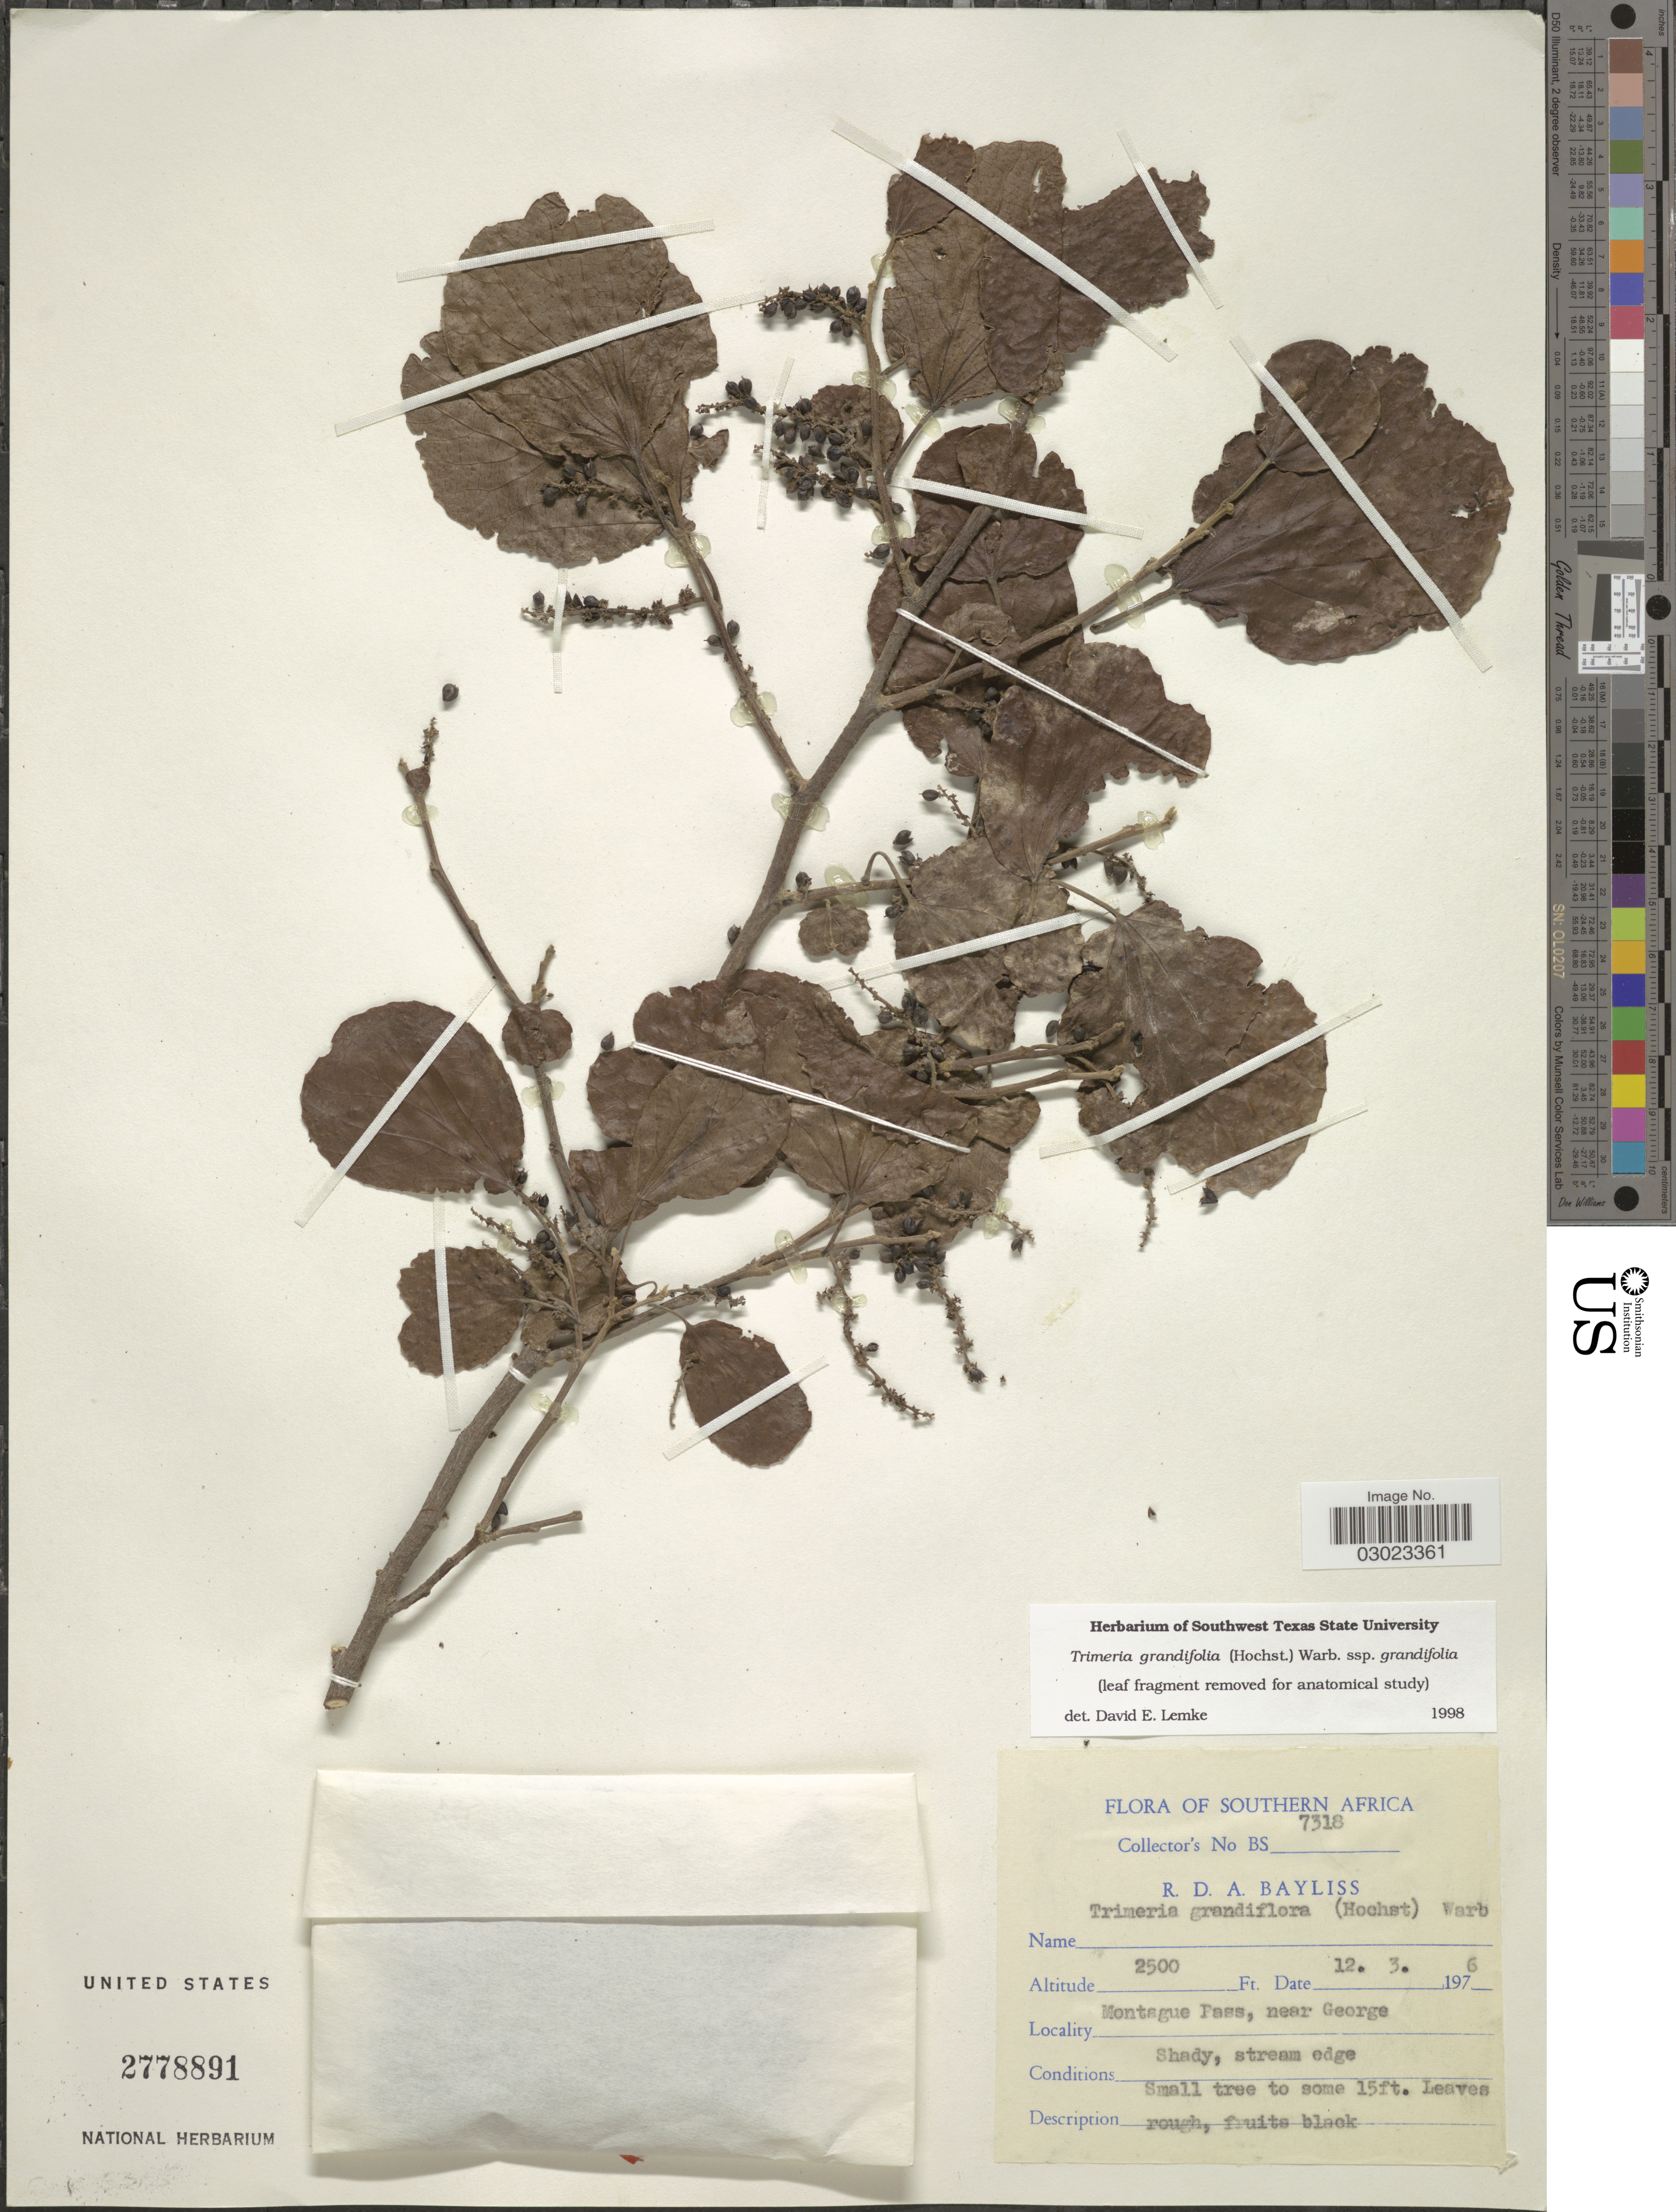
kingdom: Plantae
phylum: Tracheophyta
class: Magnoliopsida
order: Malpighiales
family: Salicaceae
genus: Trimeria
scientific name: Trimeria grandifolia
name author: (Hochst.) Warb.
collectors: R. Bayliss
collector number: BS7318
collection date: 1976-03-12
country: South Africa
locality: Southern Africa, Montague Pass, near George.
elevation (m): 762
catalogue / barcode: US 2778891